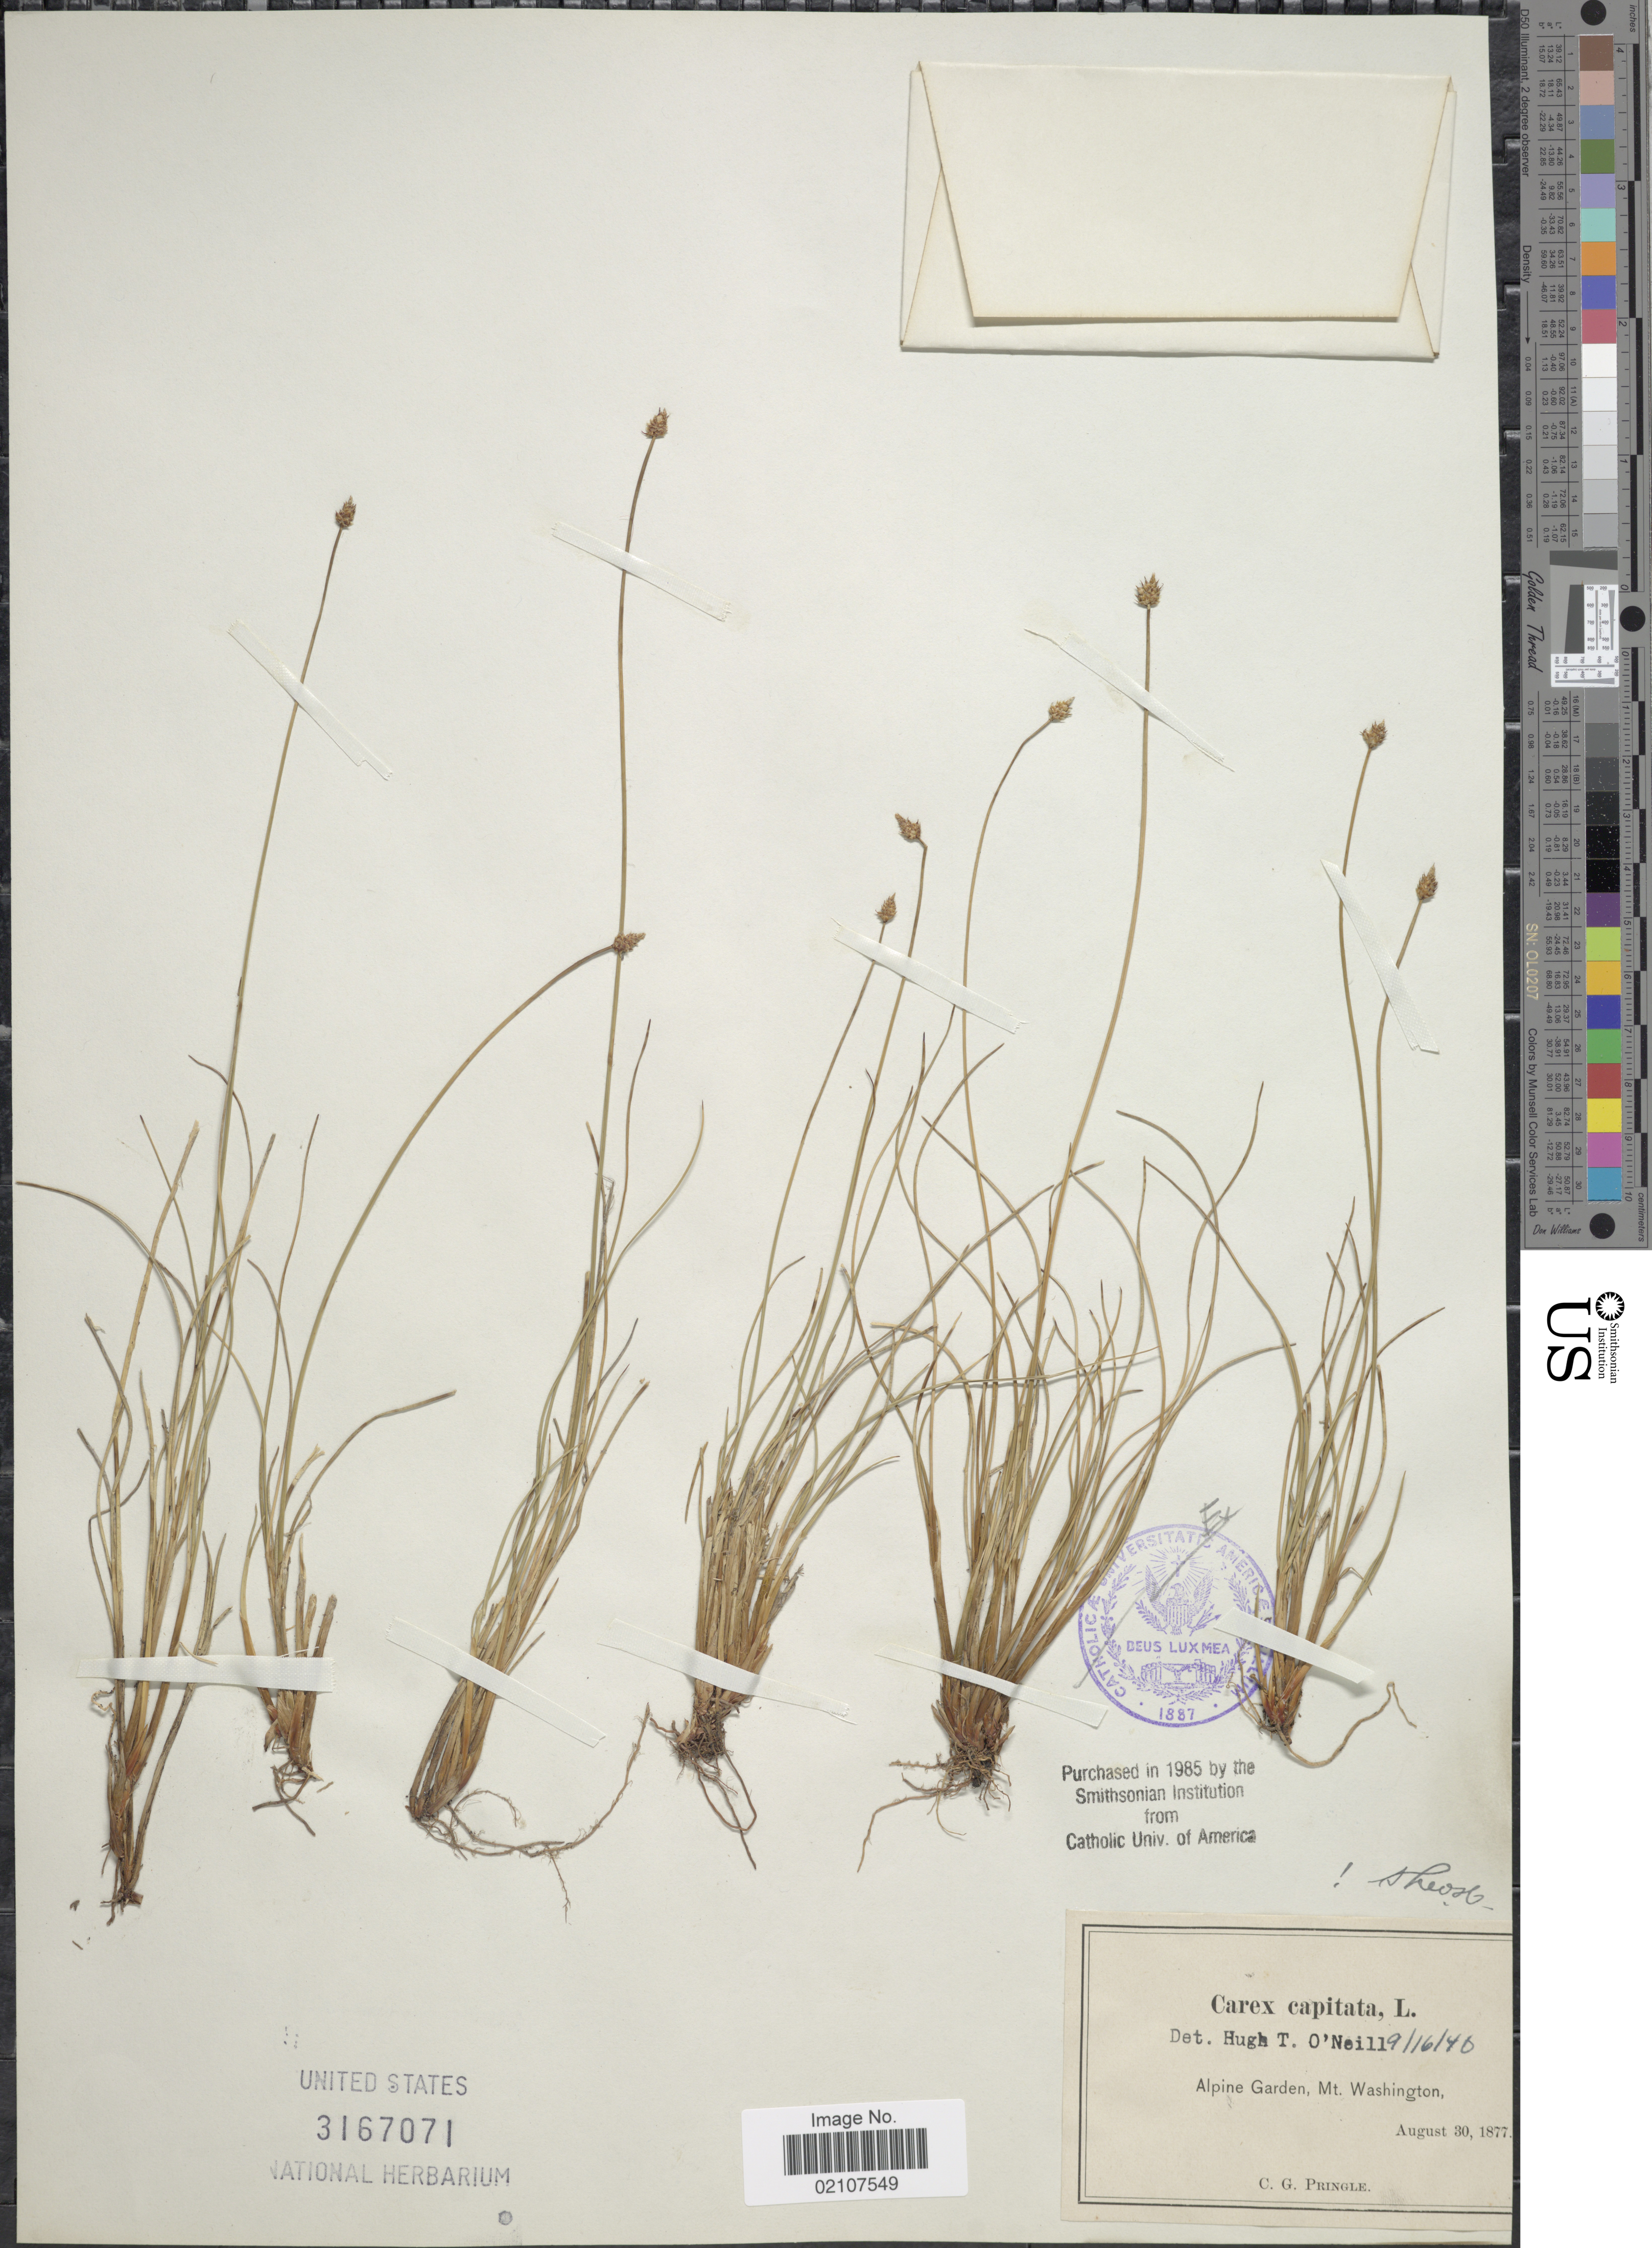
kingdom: Plantae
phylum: Tracheophyta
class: Liliopsida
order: Poales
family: Cyperaceae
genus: Carex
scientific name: Carex capitata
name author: L.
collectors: C. G. Pringle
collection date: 1877-08-30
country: United States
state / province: Washington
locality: Alpine Garden, Mt Washington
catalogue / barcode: US 3167071